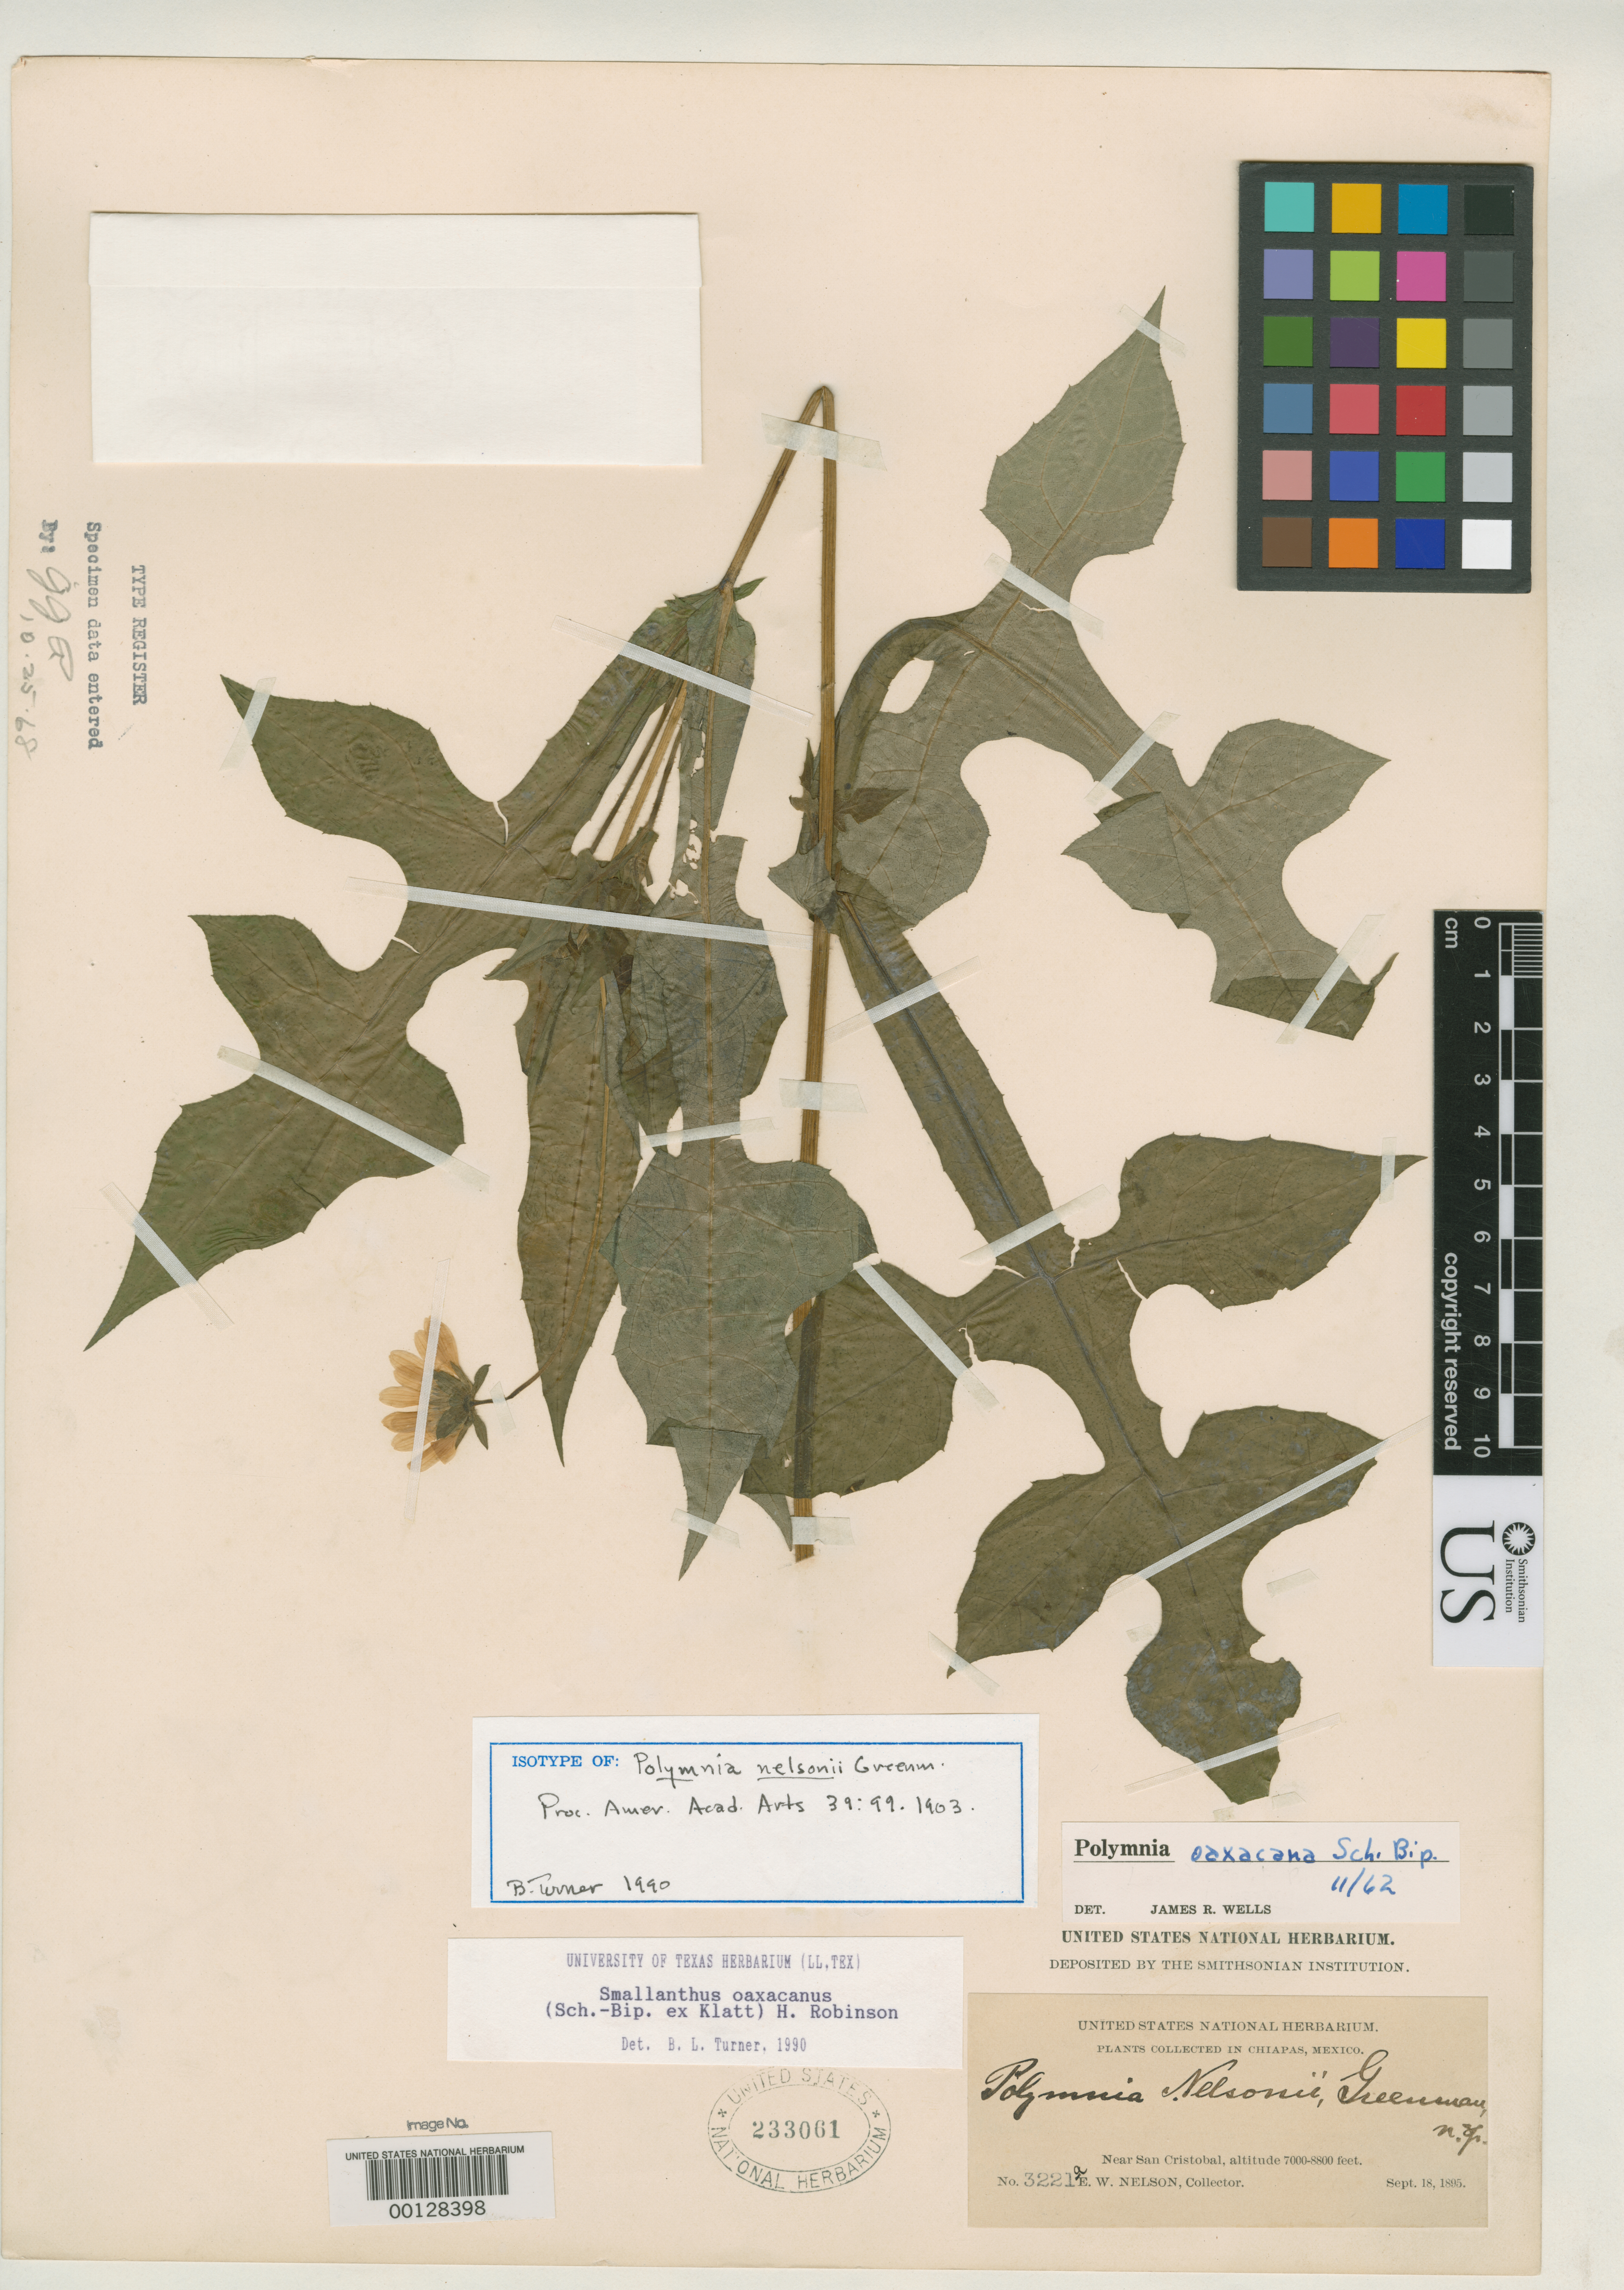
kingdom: Plantae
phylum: Tracheophyta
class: Magnoliopsida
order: Asterales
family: Asteraceae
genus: Polymnia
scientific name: Polymnia nelsonii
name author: Greenm.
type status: Isotype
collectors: E. W. Nelson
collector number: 3221a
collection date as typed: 18 Sep 1895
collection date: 1895-09-18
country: Mexico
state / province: Chiapas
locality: Near San Cristobal.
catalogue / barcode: US 233061